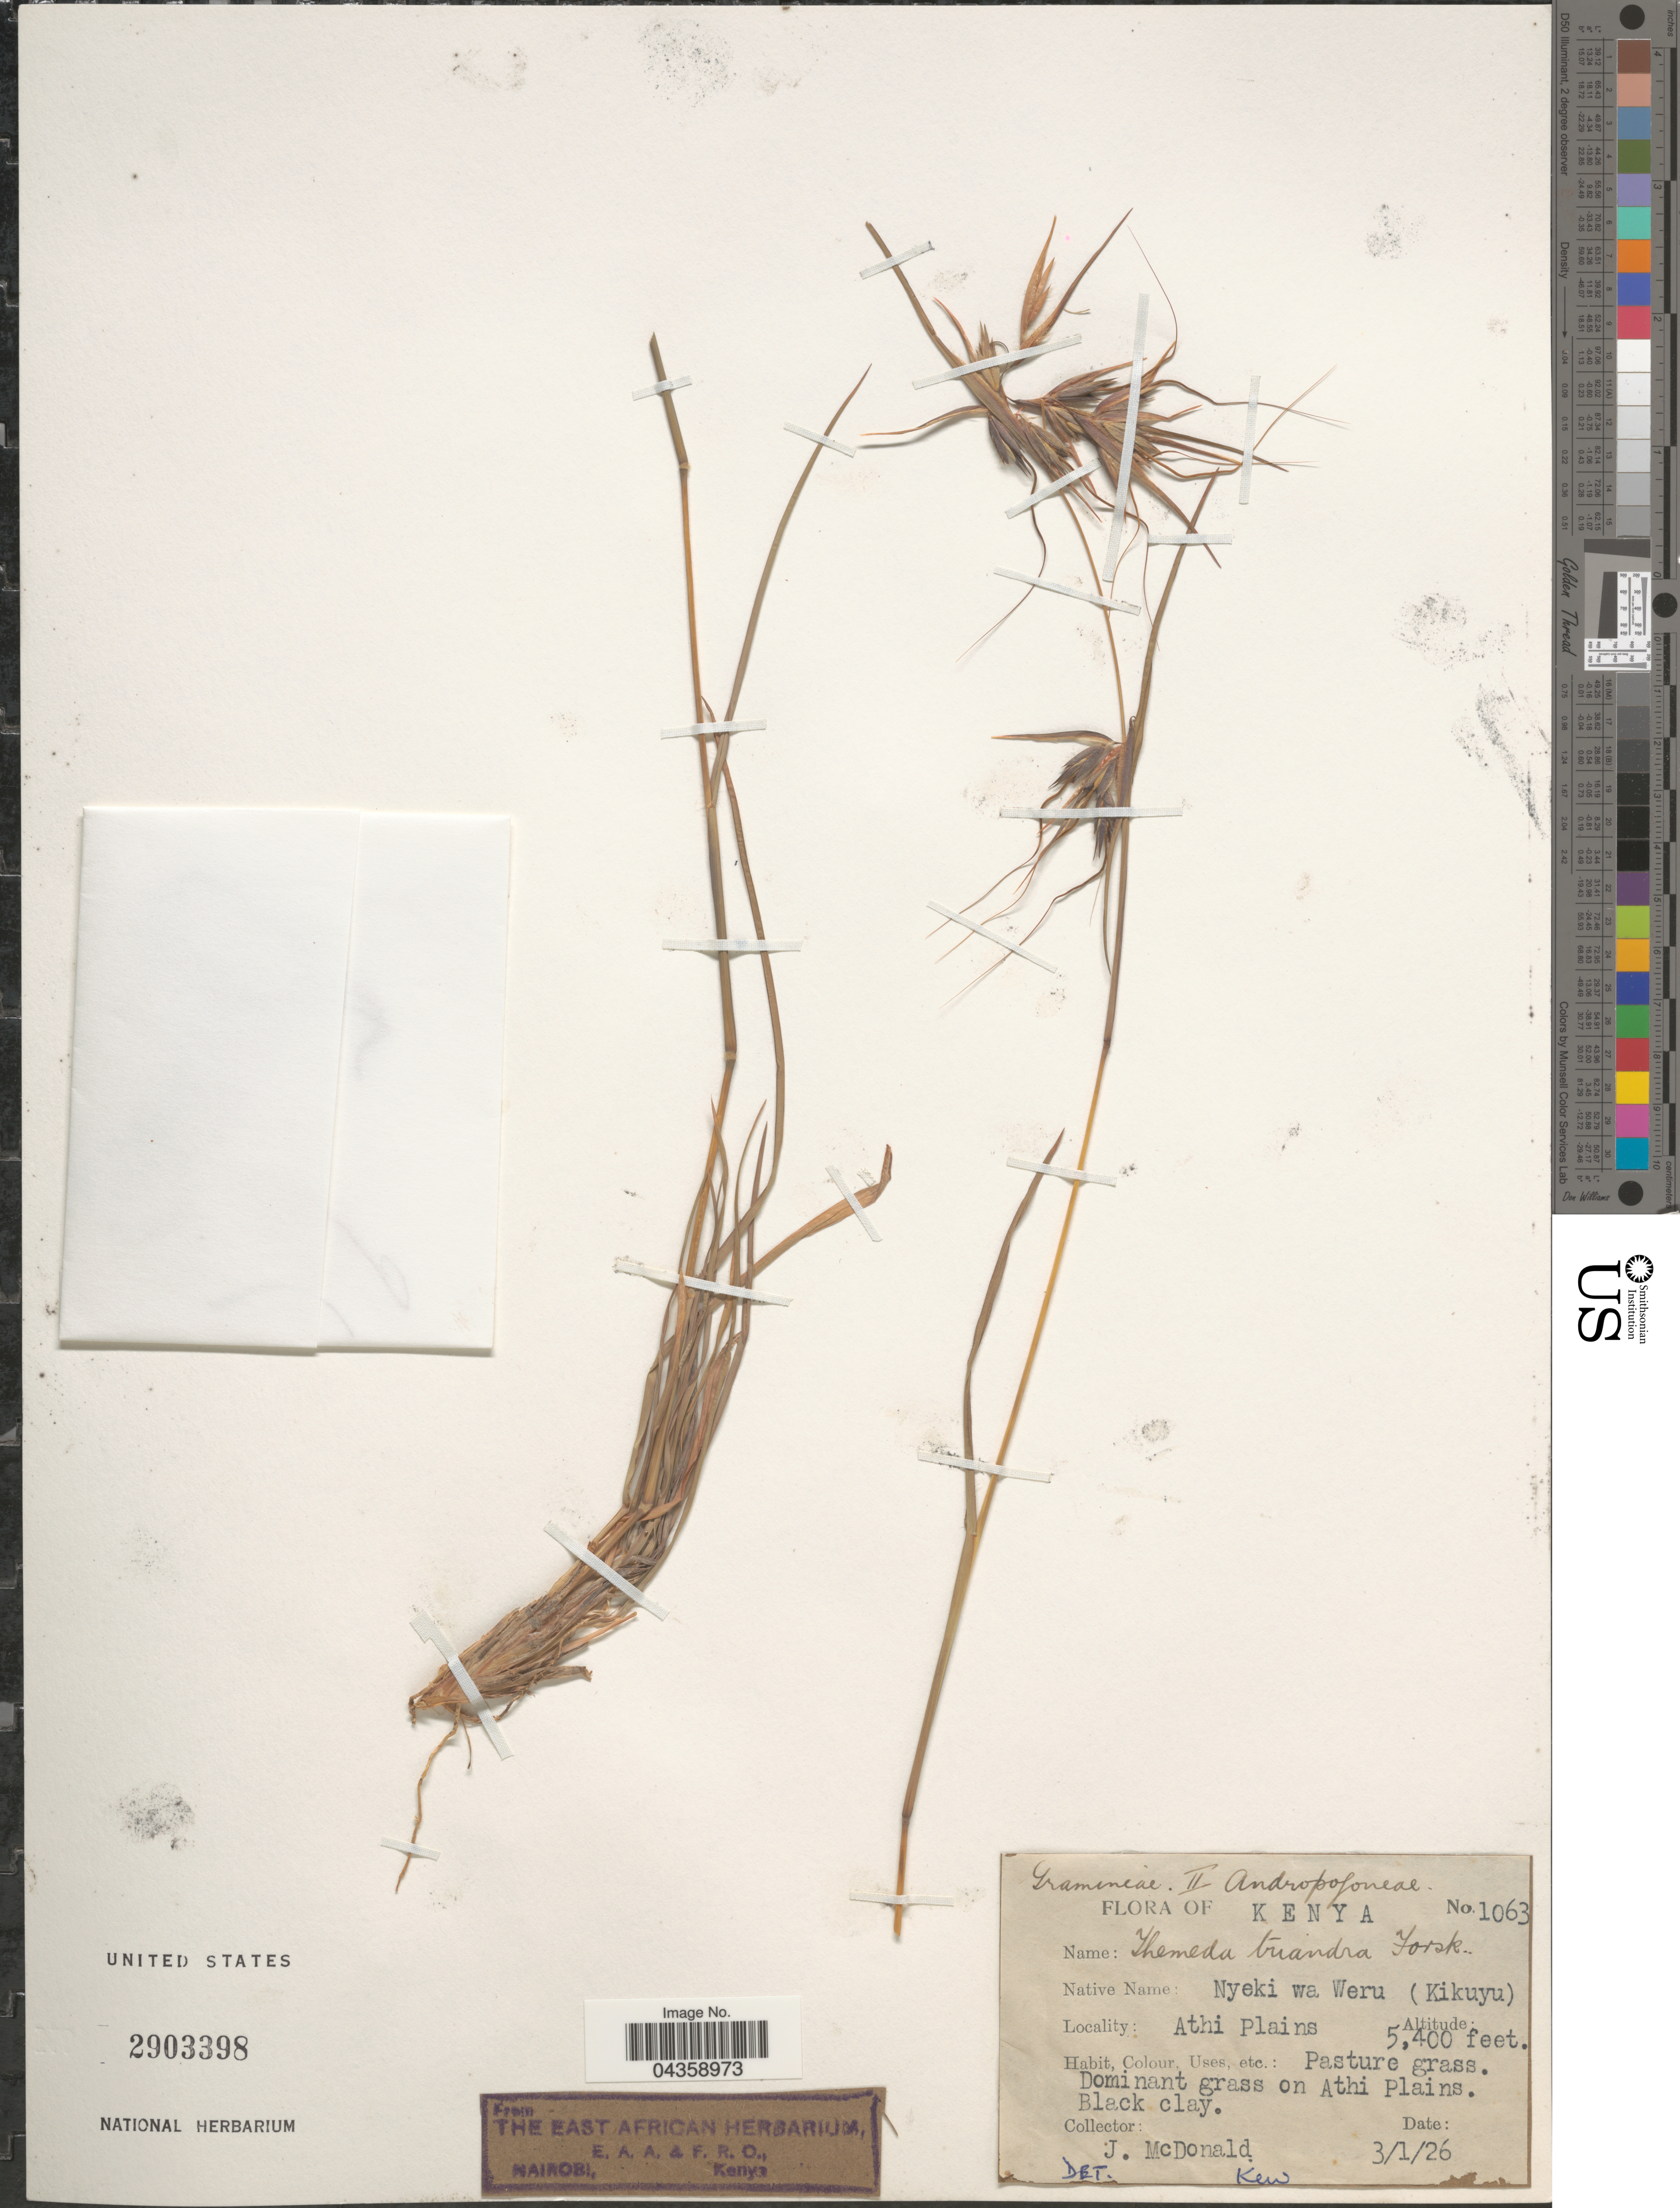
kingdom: Plantae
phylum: Tracheophyta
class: Liliopsida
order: Poales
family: Poaceae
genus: Themeda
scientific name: Themeda triandra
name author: Forssk.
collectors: J. McDonald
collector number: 1063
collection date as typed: Transcribed d/m/y: 3/1/26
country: Kenya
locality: Athi Plains.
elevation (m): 1646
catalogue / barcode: US 2903398